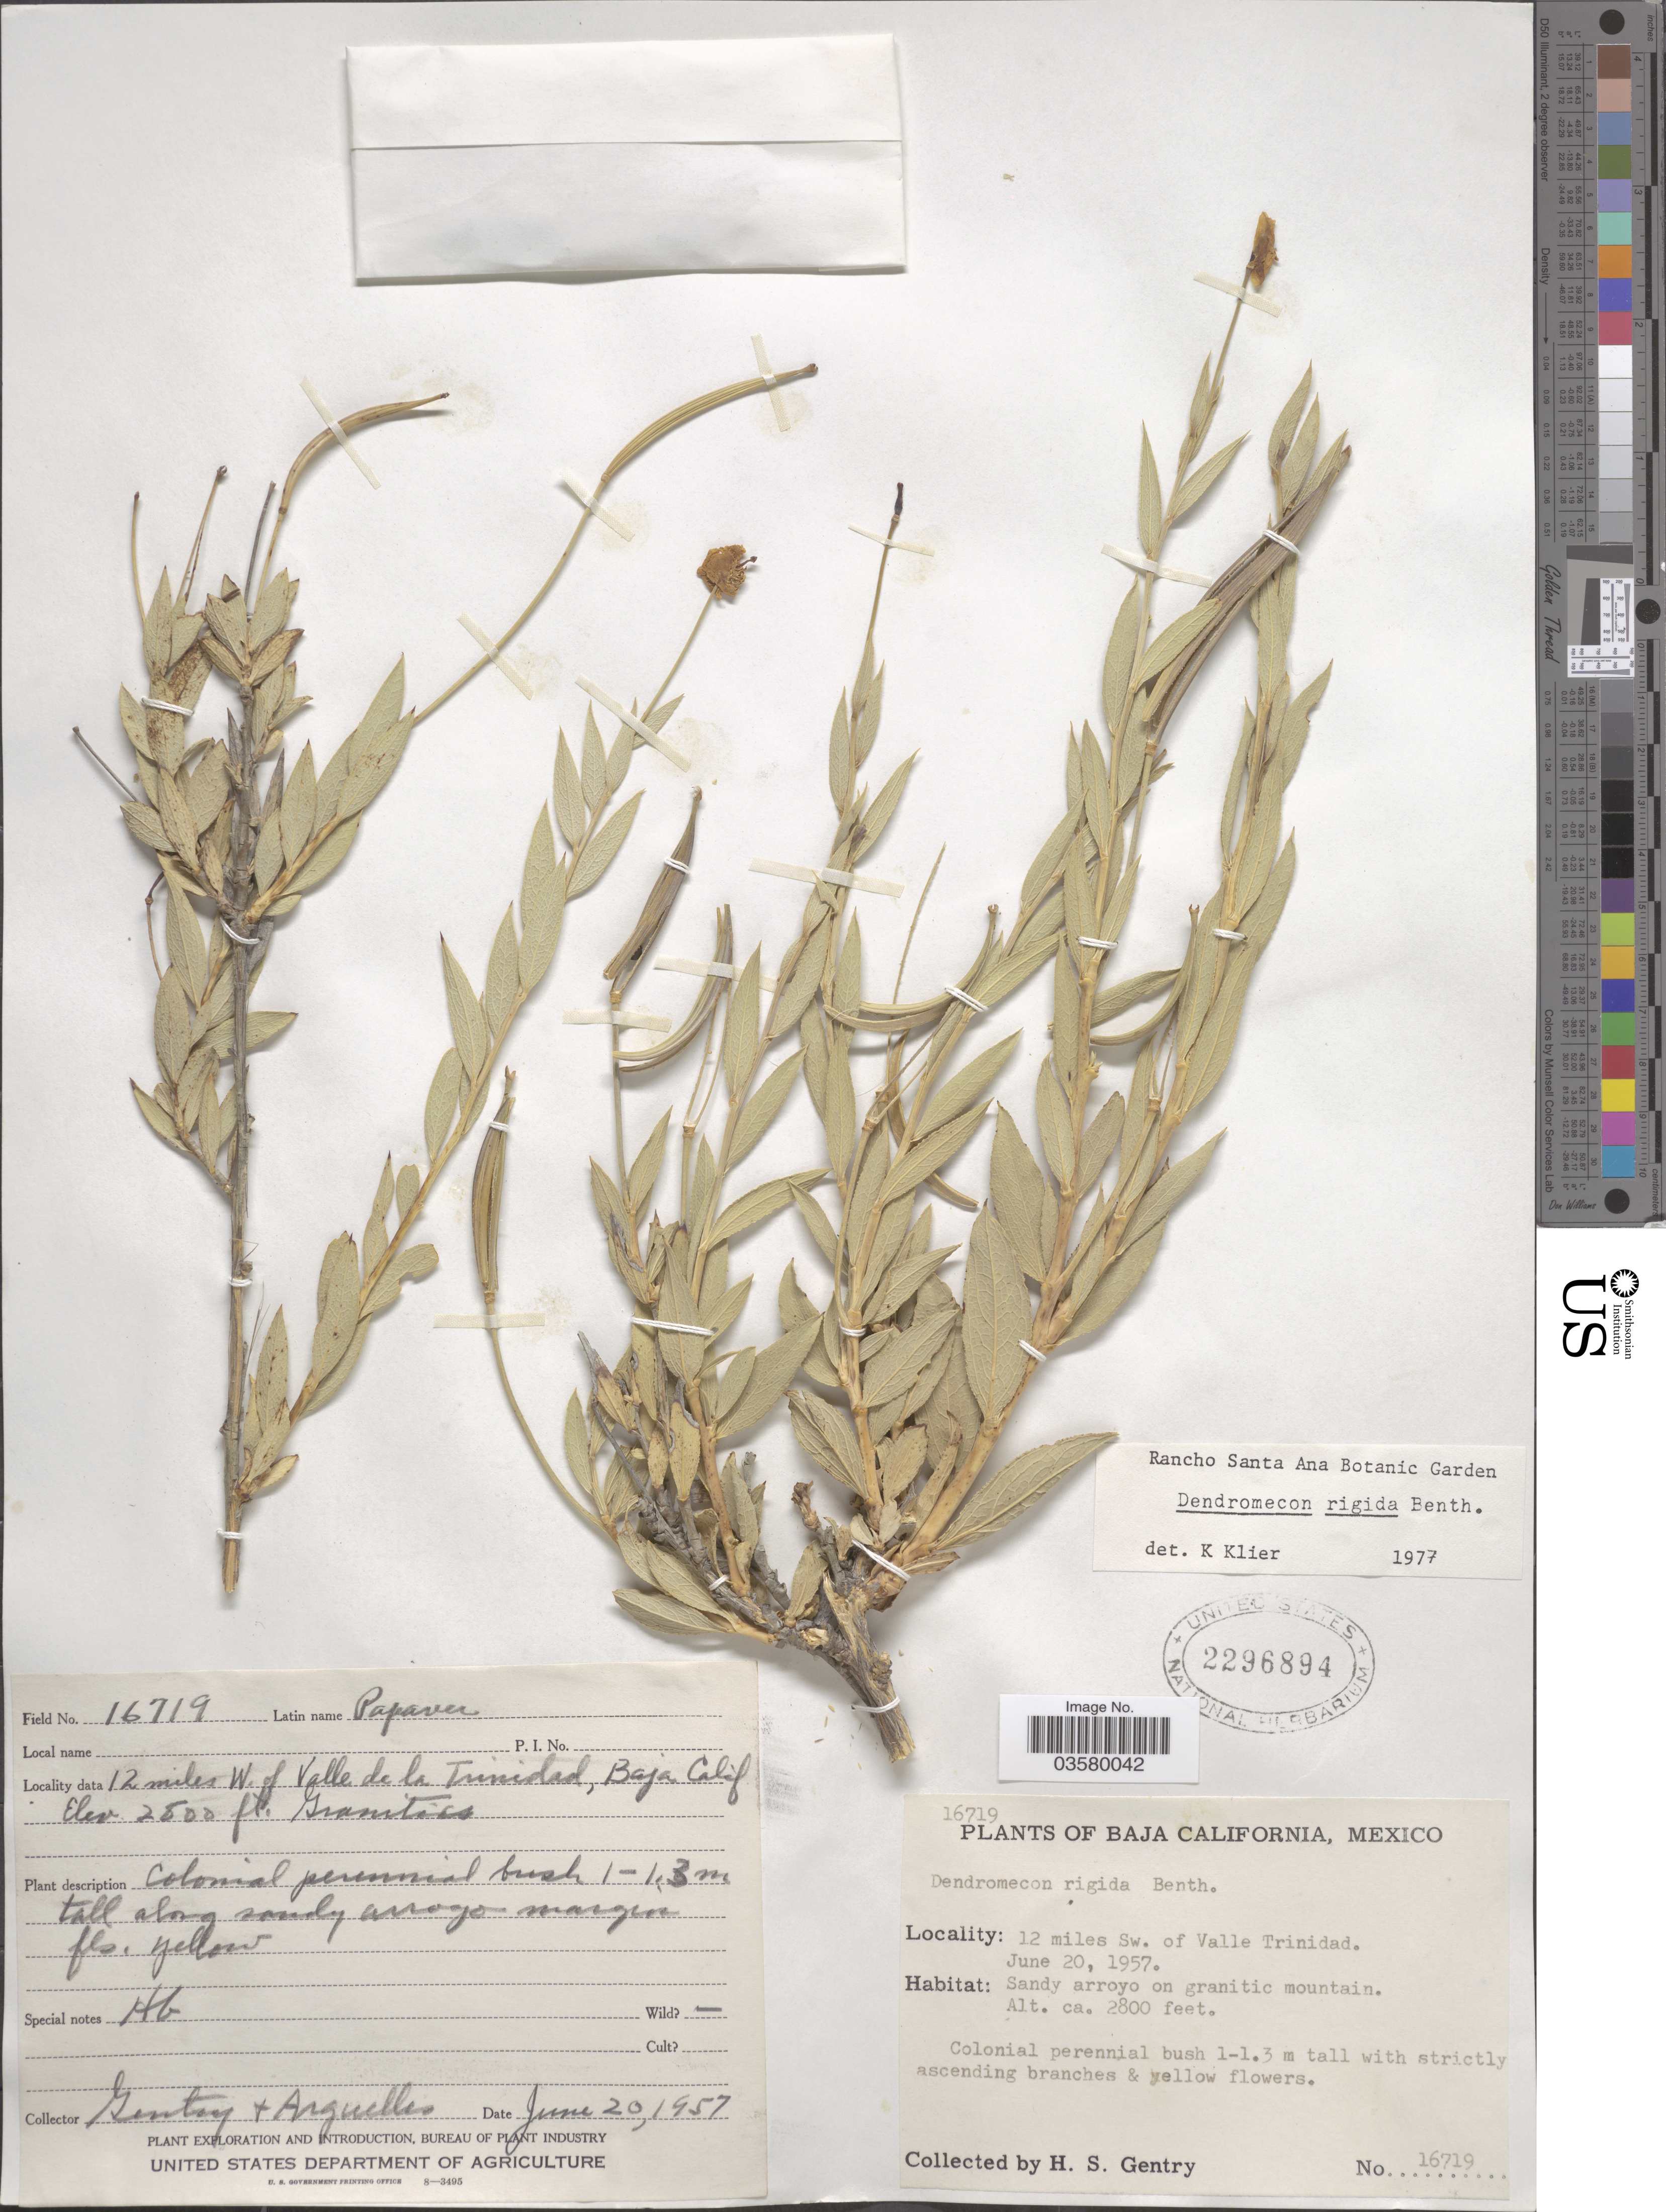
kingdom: Plantae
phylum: Tracheophyta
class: Magnoliopsida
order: Ranunculales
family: Papaveraceae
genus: Dendromecon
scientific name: Dendromecon rigida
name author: Benth.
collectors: H. S. Gentry & Arguelles, --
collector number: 16719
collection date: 1957-06-20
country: Mexico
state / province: Baja California Norte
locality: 12 miles W. of Valle de la Trinidad, Baja Calif.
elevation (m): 853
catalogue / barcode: US 2296894